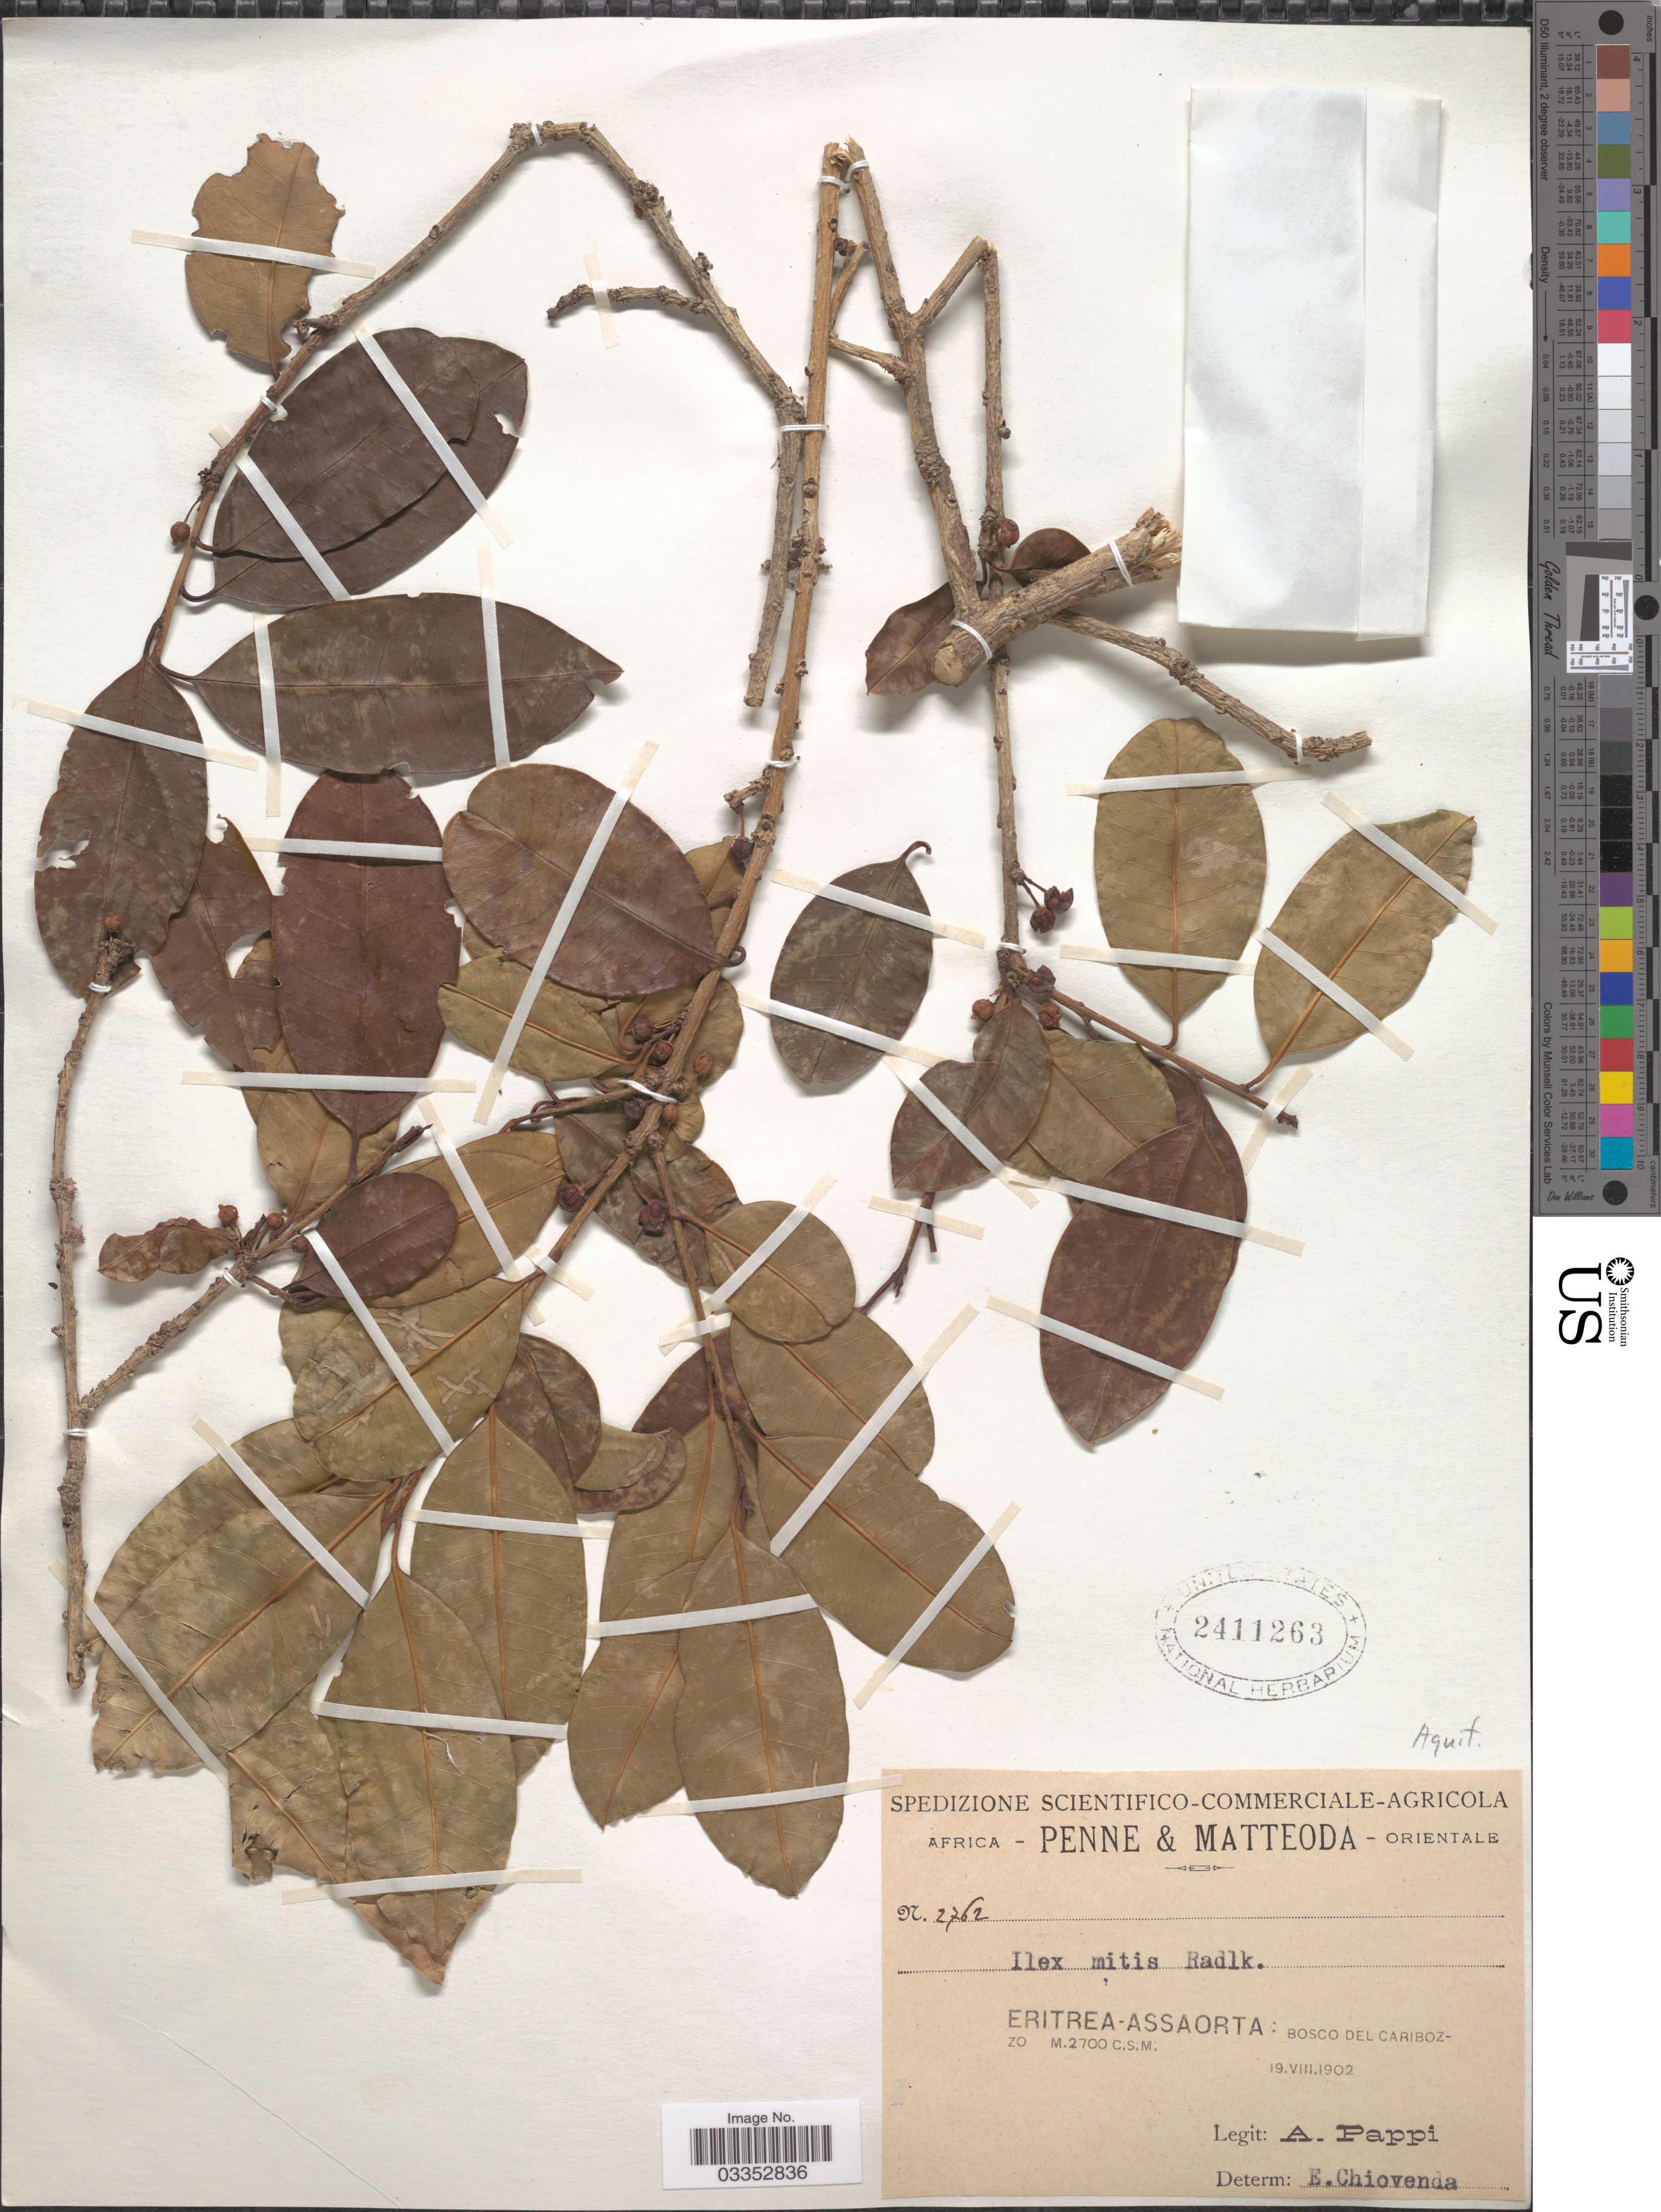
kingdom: Plantae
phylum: Tracheophyta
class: Magnoliopsida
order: Aquifoliales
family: Aquifoliaceae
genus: Ilex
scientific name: Ilex mitis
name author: (L.) Radlk.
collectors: A. Pappi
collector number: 2762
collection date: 1902-08-19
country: Eritrea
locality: Penne & Matteoda Orientale, Eritrea-Assaorta: Bosco del Cariboz.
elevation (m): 2700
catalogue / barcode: US 2411263